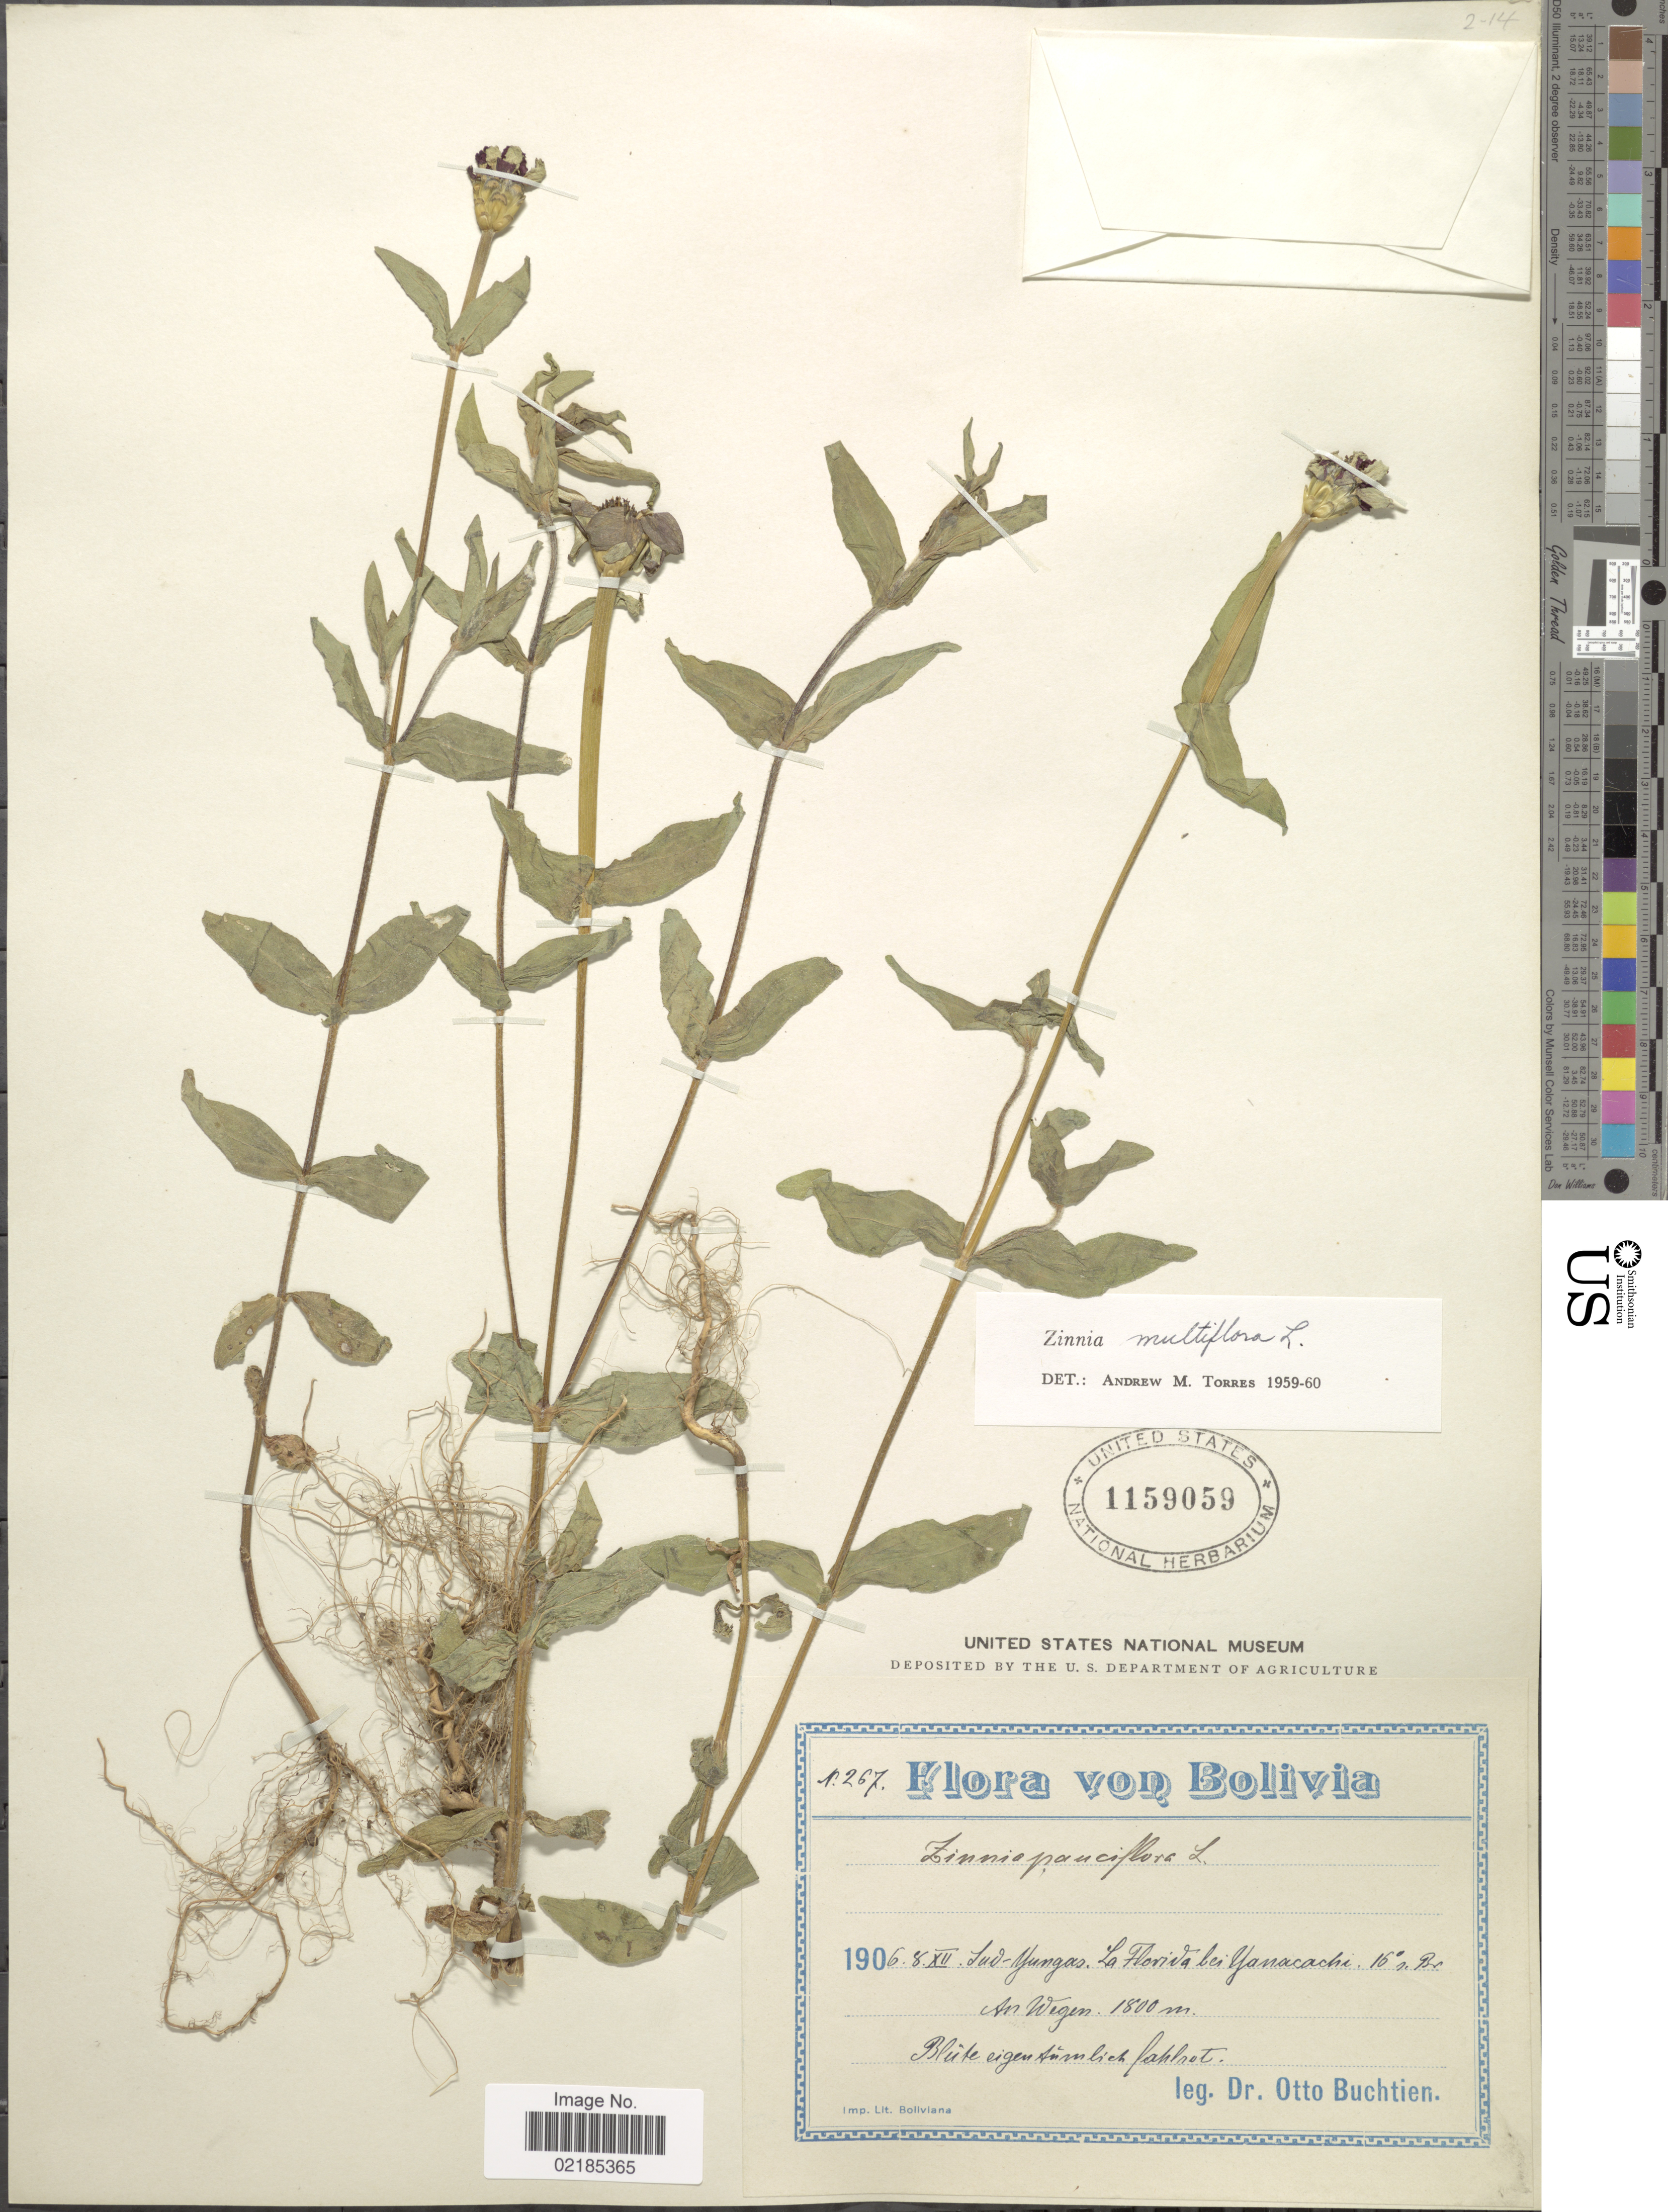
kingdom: Plantae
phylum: Tracheophyta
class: Magnoliopsida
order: Asterales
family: Asteraceae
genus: Zinnia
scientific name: Zinnia multiflora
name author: L.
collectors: O. Buchtien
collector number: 267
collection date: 1906-12-08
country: Bolivia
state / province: La Paz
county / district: Sud Yungas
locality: La Florida bei Yanacachi.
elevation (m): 1800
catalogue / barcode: US 1159059